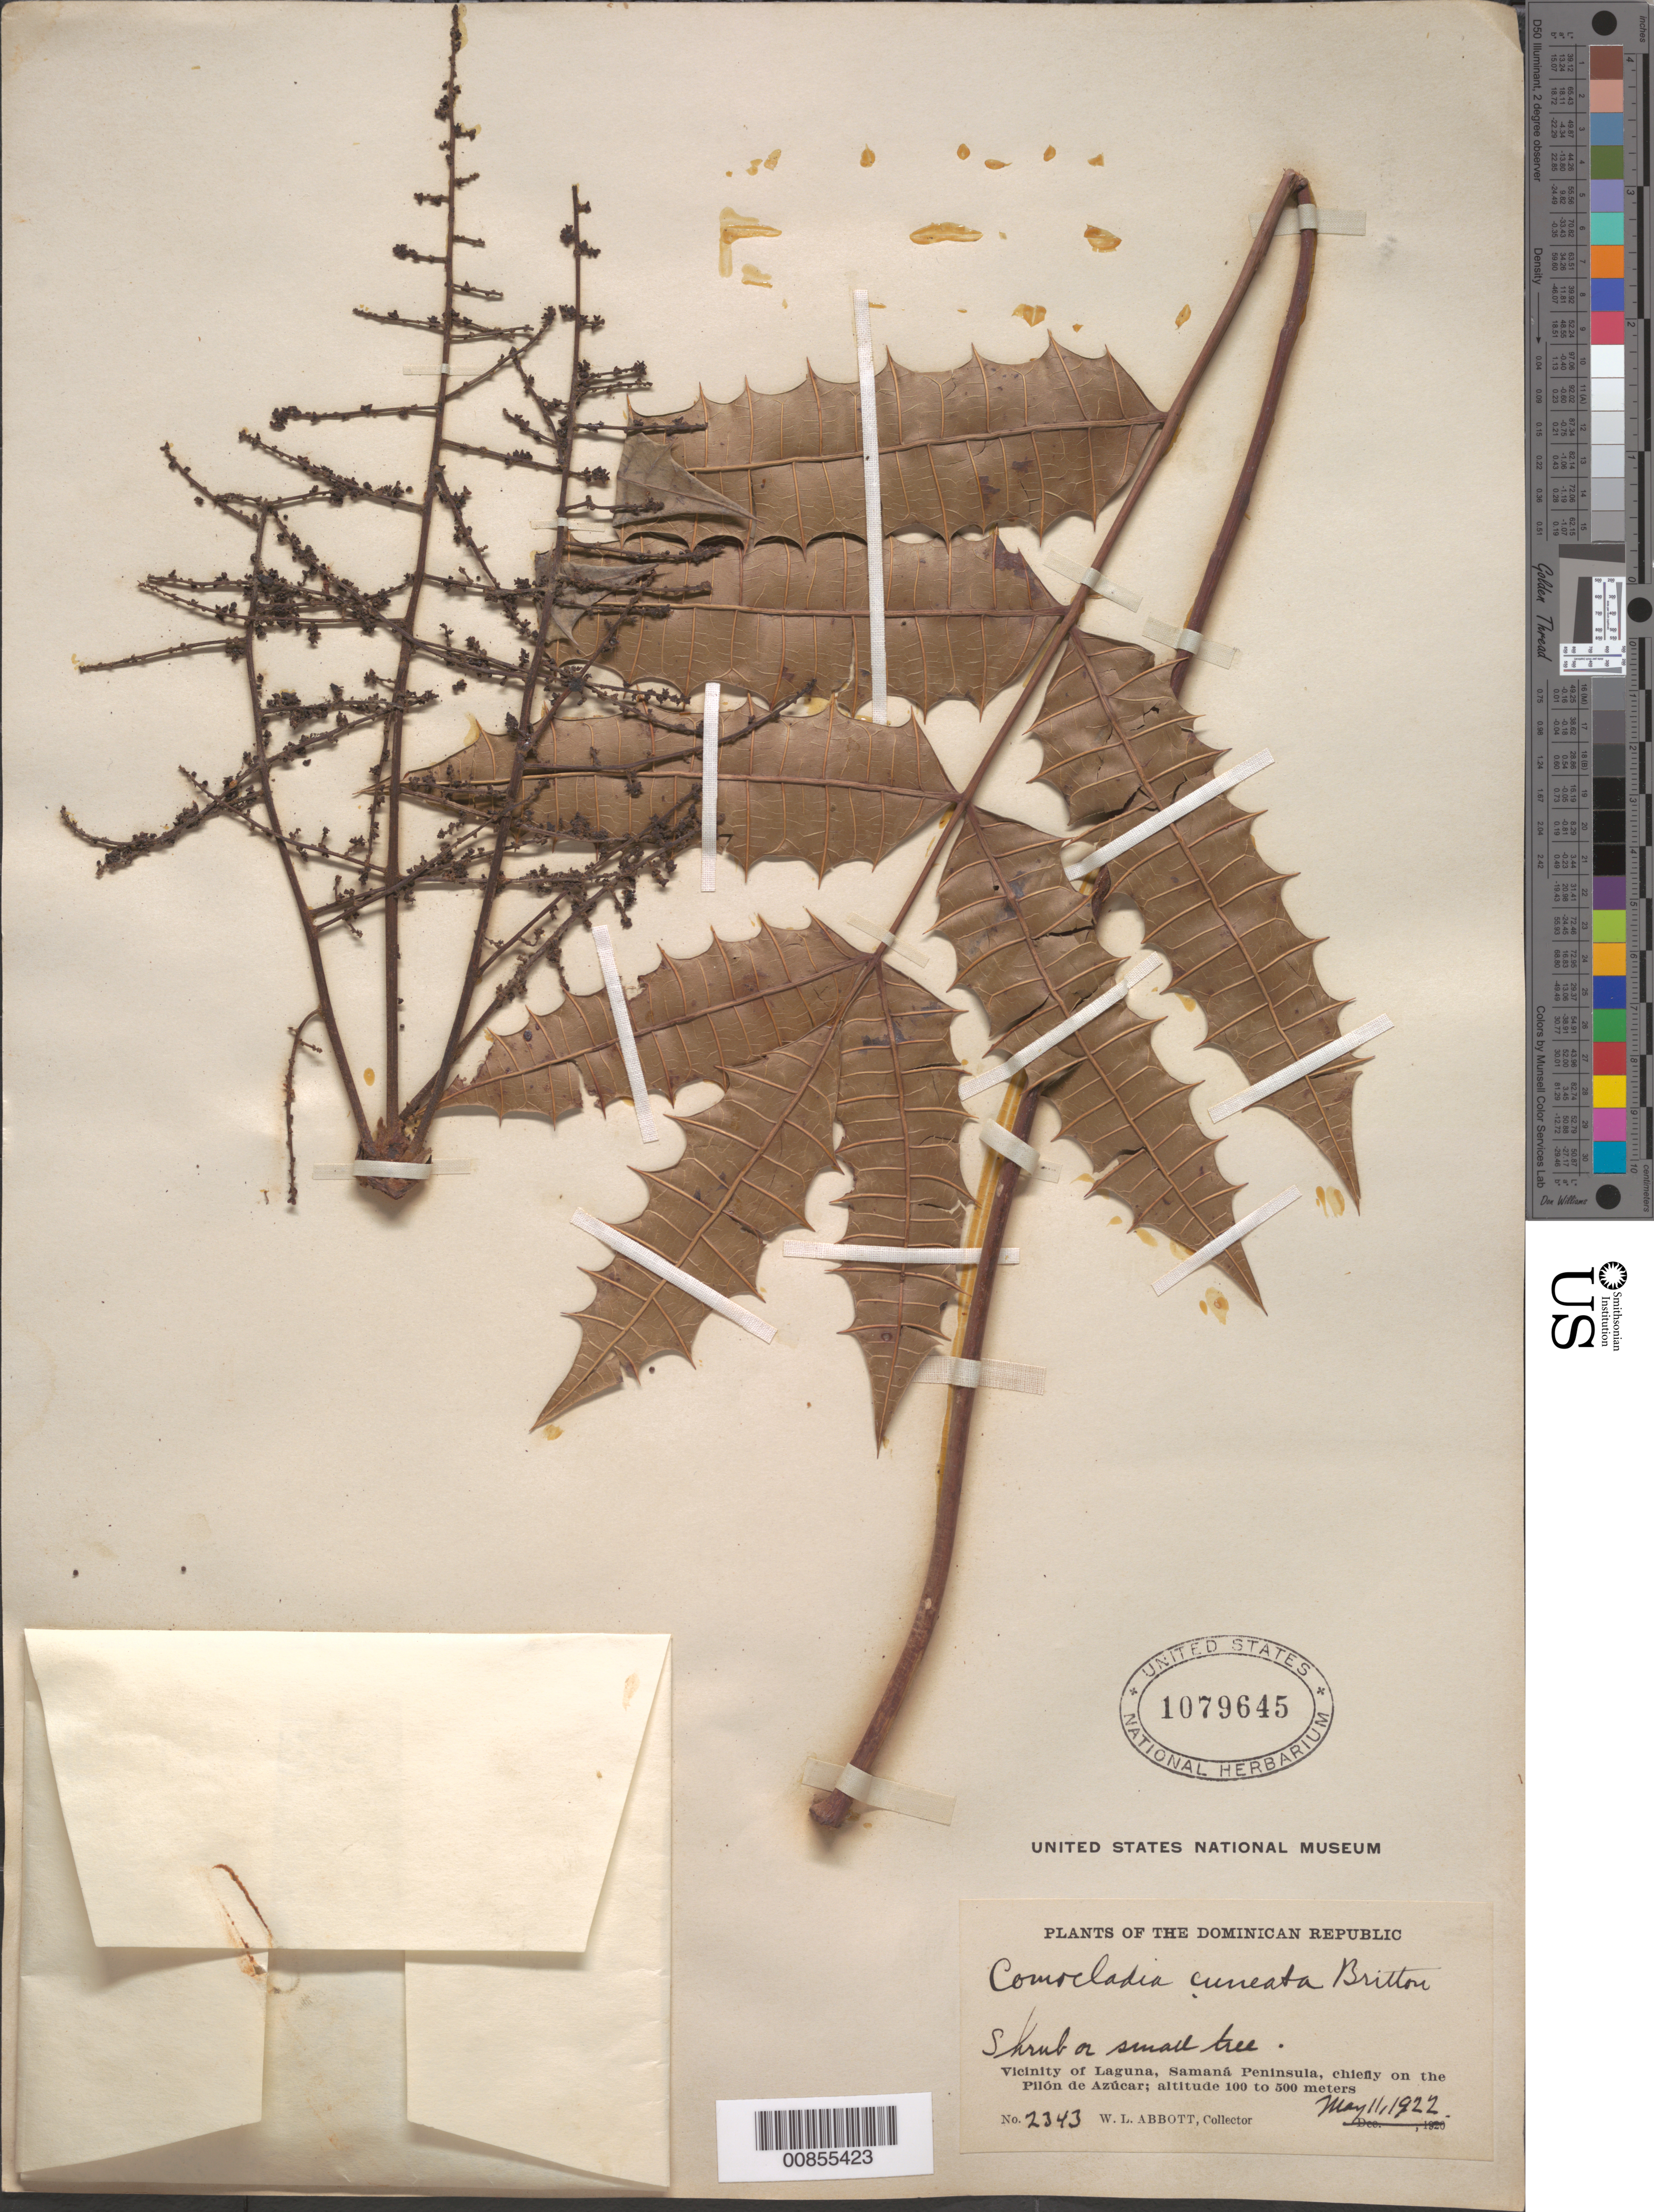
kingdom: Plantae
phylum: Tracheophyta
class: Magnoliopsida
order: Sapindales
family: Anacardiaceae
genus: Comocladia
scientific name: Comocladia cuneata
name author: Britton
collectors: W. L. Abbott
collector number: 2343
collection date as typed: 11 May 1922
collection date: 1922-05-11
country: Dominican Republic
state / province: Samana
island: Hispaniola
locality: Vicinity of Laguna, Samaná Peninsula, chiefly on the Pilón de Azúcar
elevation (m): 100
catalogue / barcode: US 1079645